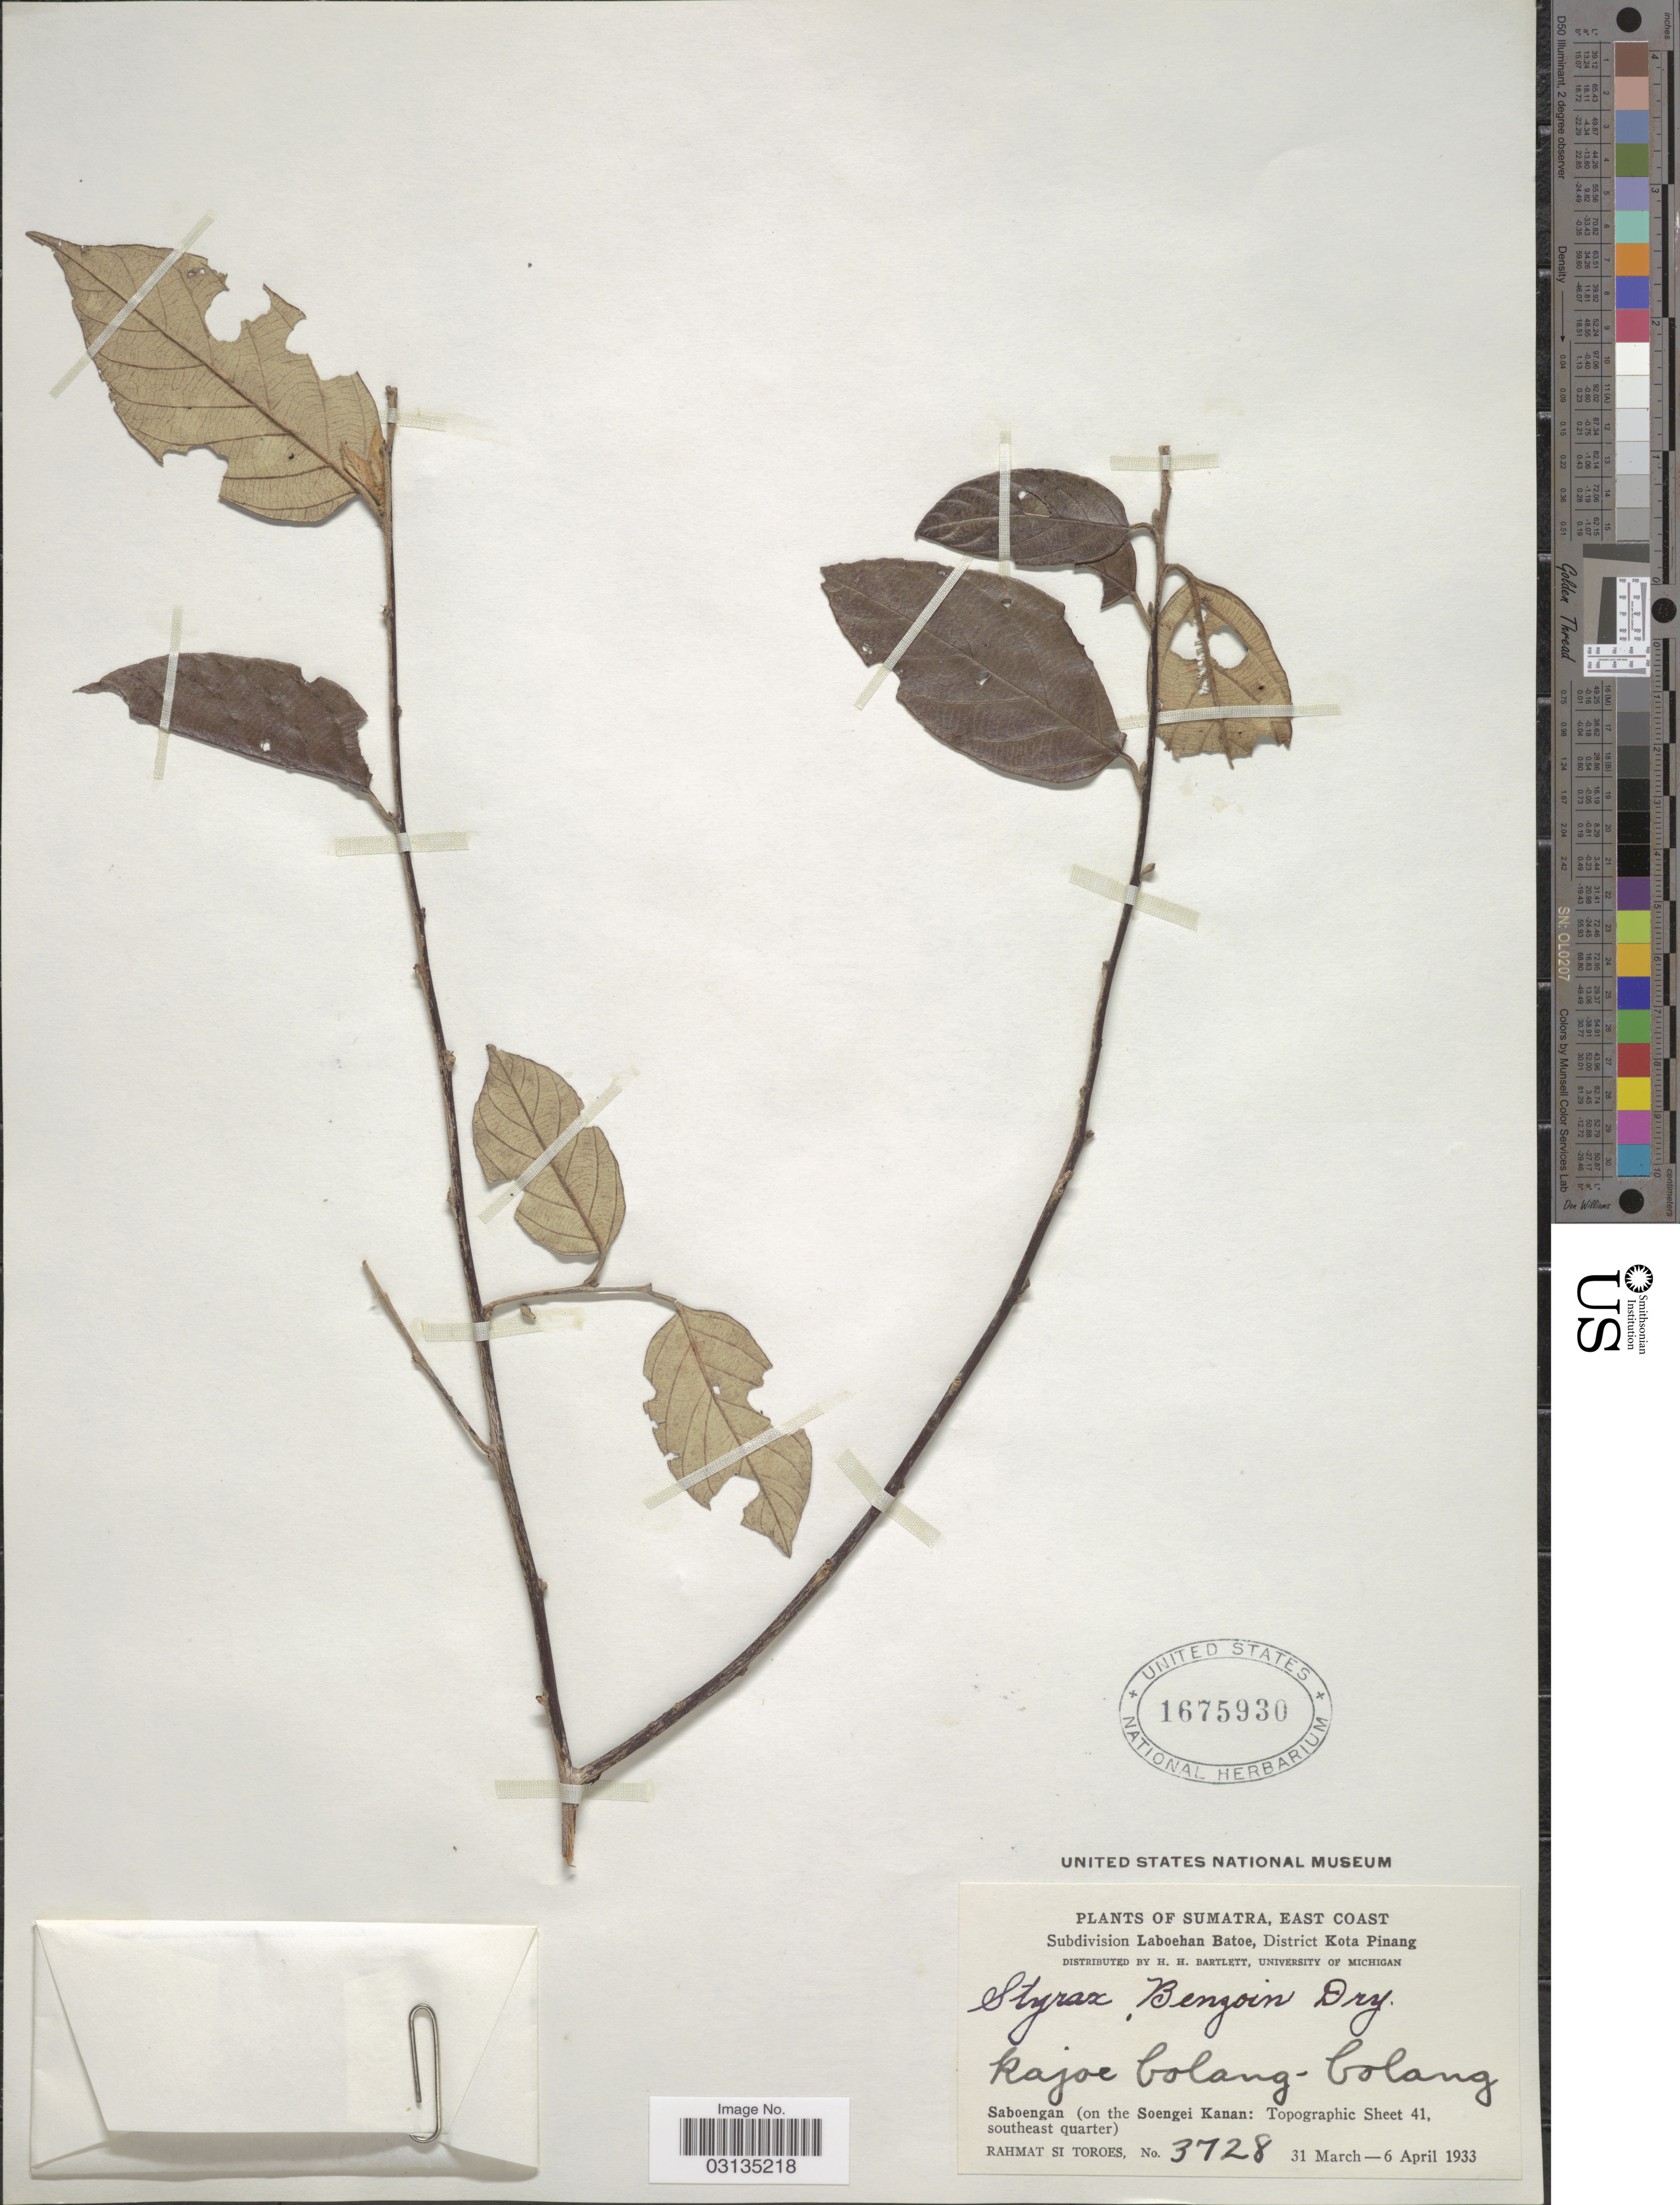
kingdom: Plantae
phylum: Tracheophyta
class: Magnoliopsida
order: Ericales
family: Styracaceae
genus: Styrax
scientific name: Styrax benzoin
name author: Dryand.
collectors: Rahmat Si Boeea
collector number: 3728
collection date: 1933-03-31/1933-04-06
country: Indonesia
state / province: Sumatra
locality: East Coast, Subdivision Laboehan Batoe, District Kota Pinang. Saboengan (on the Soengei Kanan: Topographic Sheet 41, southeast quarter).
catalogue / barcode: US 1675930